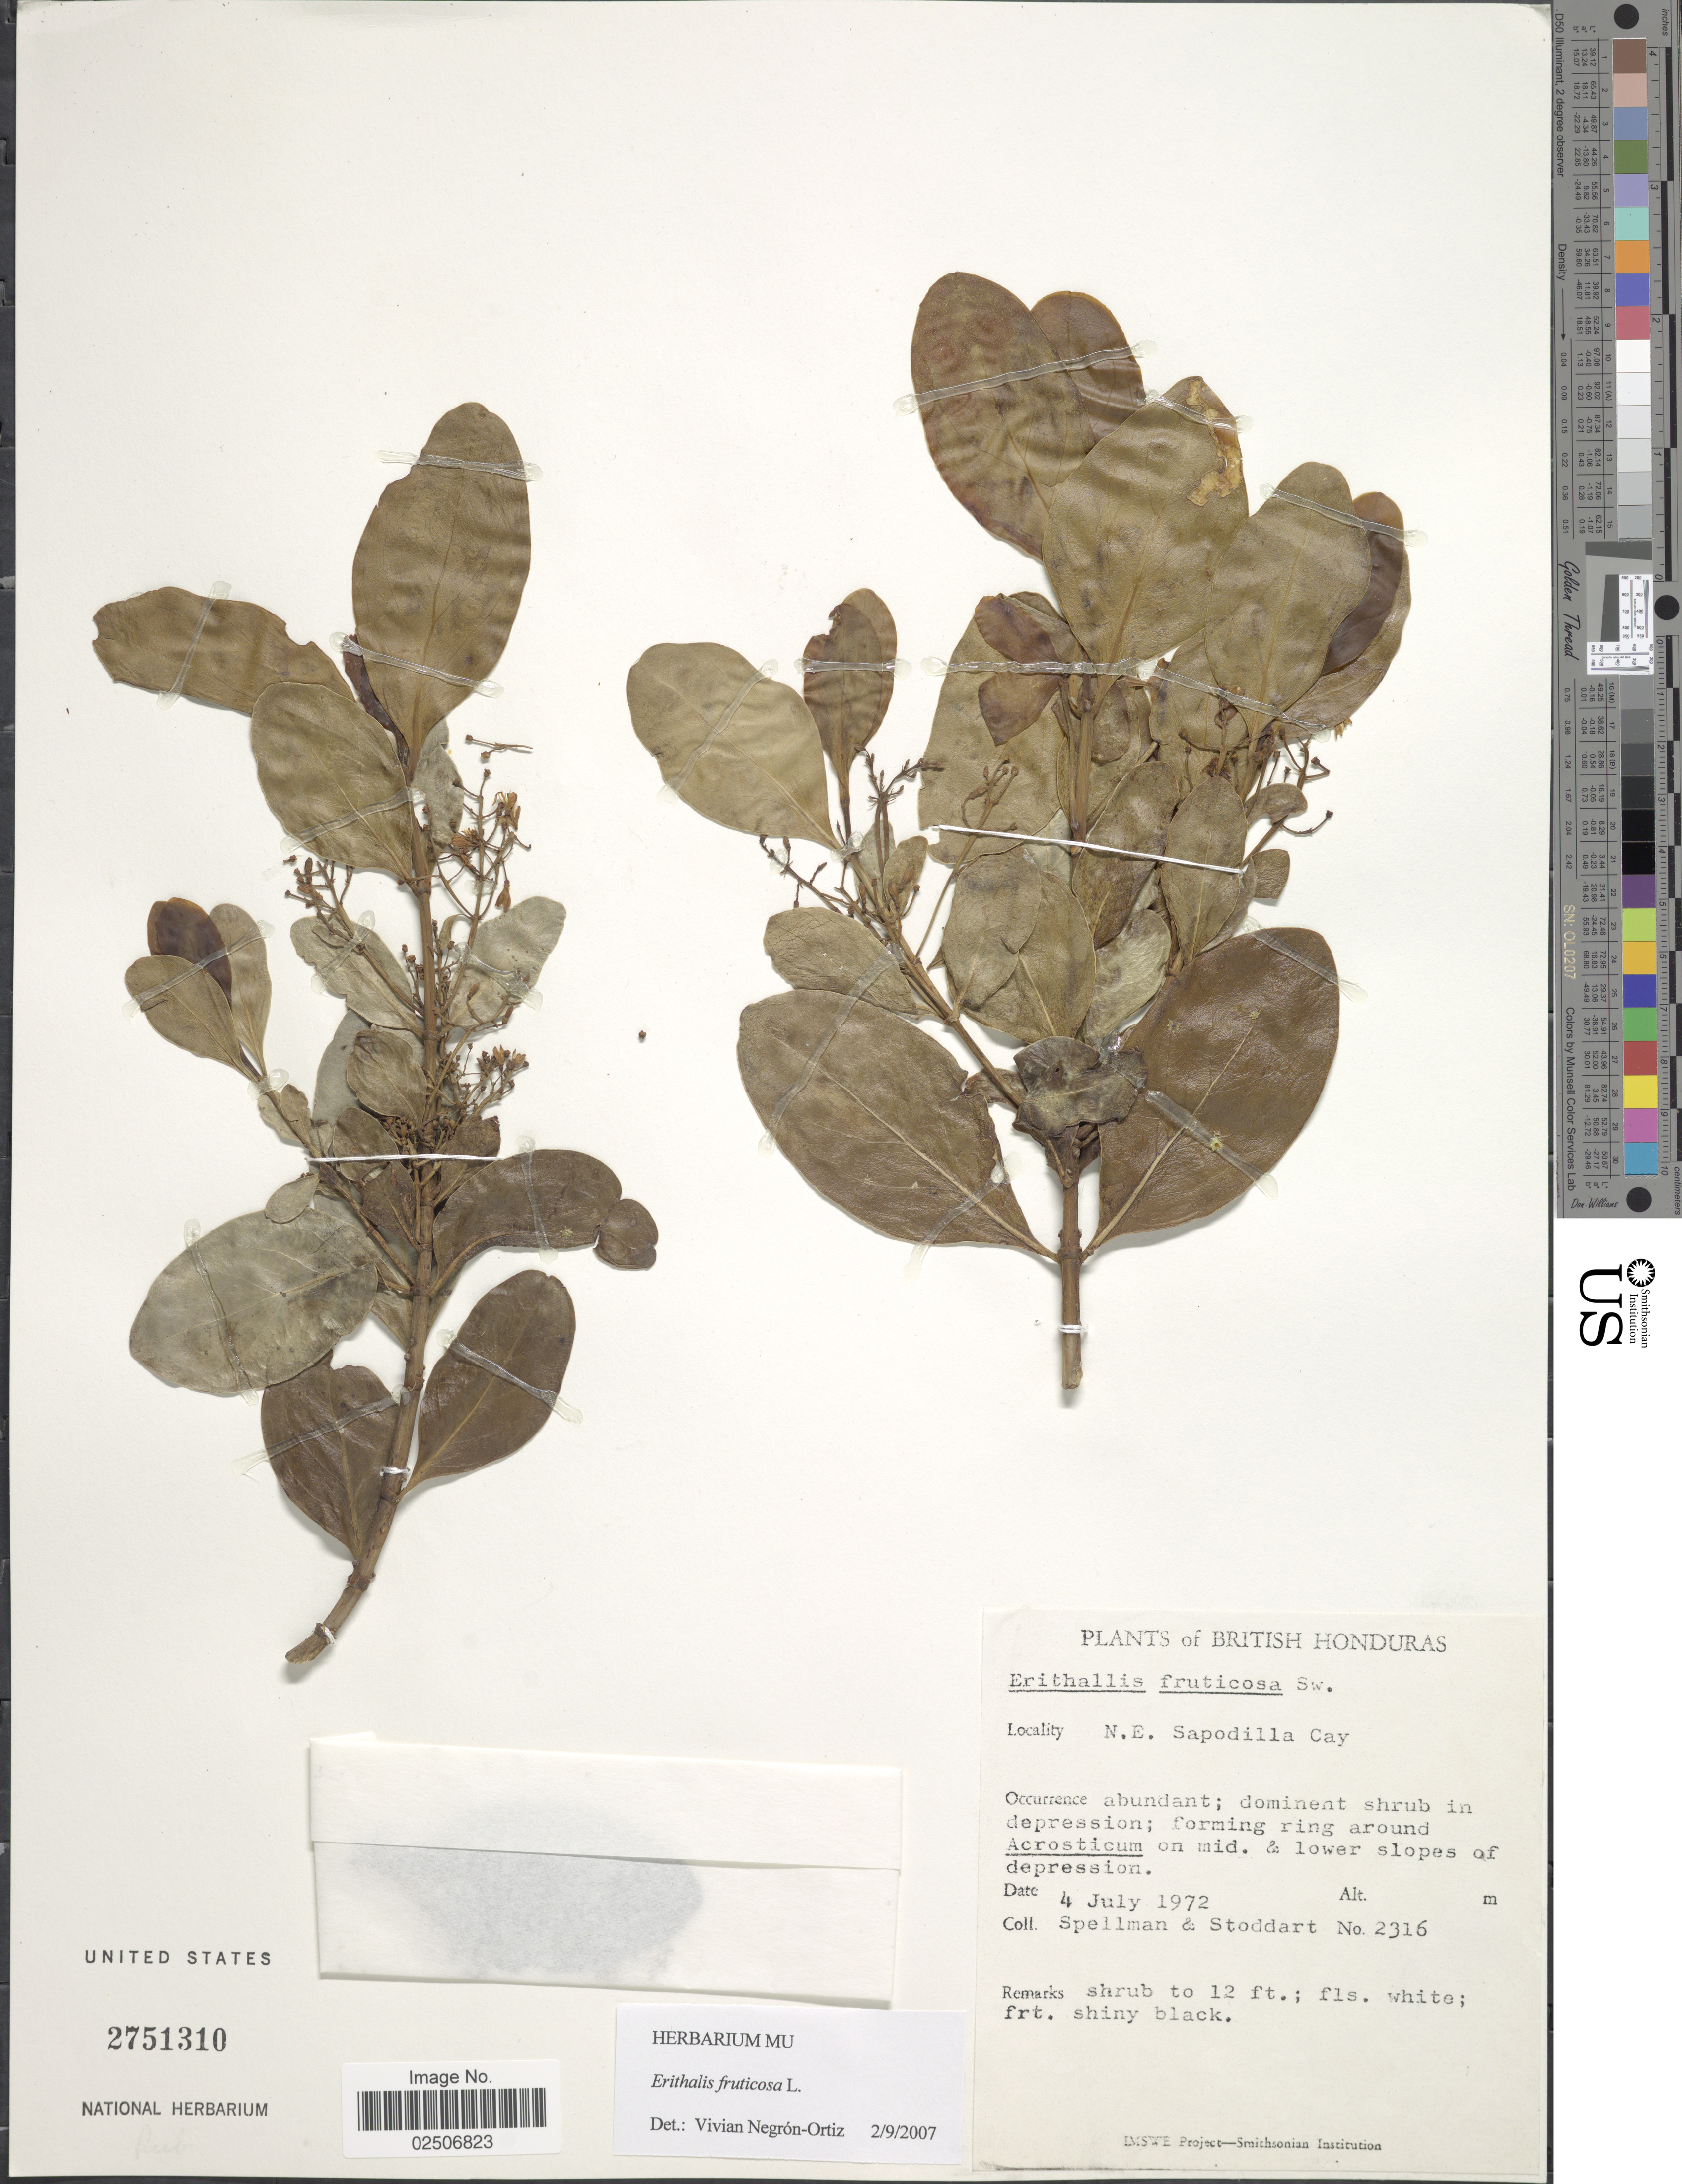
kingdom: Plantae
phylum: Tracheophyta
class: Magnoliopsida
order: Gentianales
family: Rubiaceae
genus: Erithalis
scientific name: Erithalis fruticosa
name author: L.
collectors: Spellman, -- & -. Stoddart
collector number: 2316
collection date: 1972-07-04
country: Belize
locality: British Honduras, N.E. Sapodilla Cay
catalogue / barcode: US 2751310